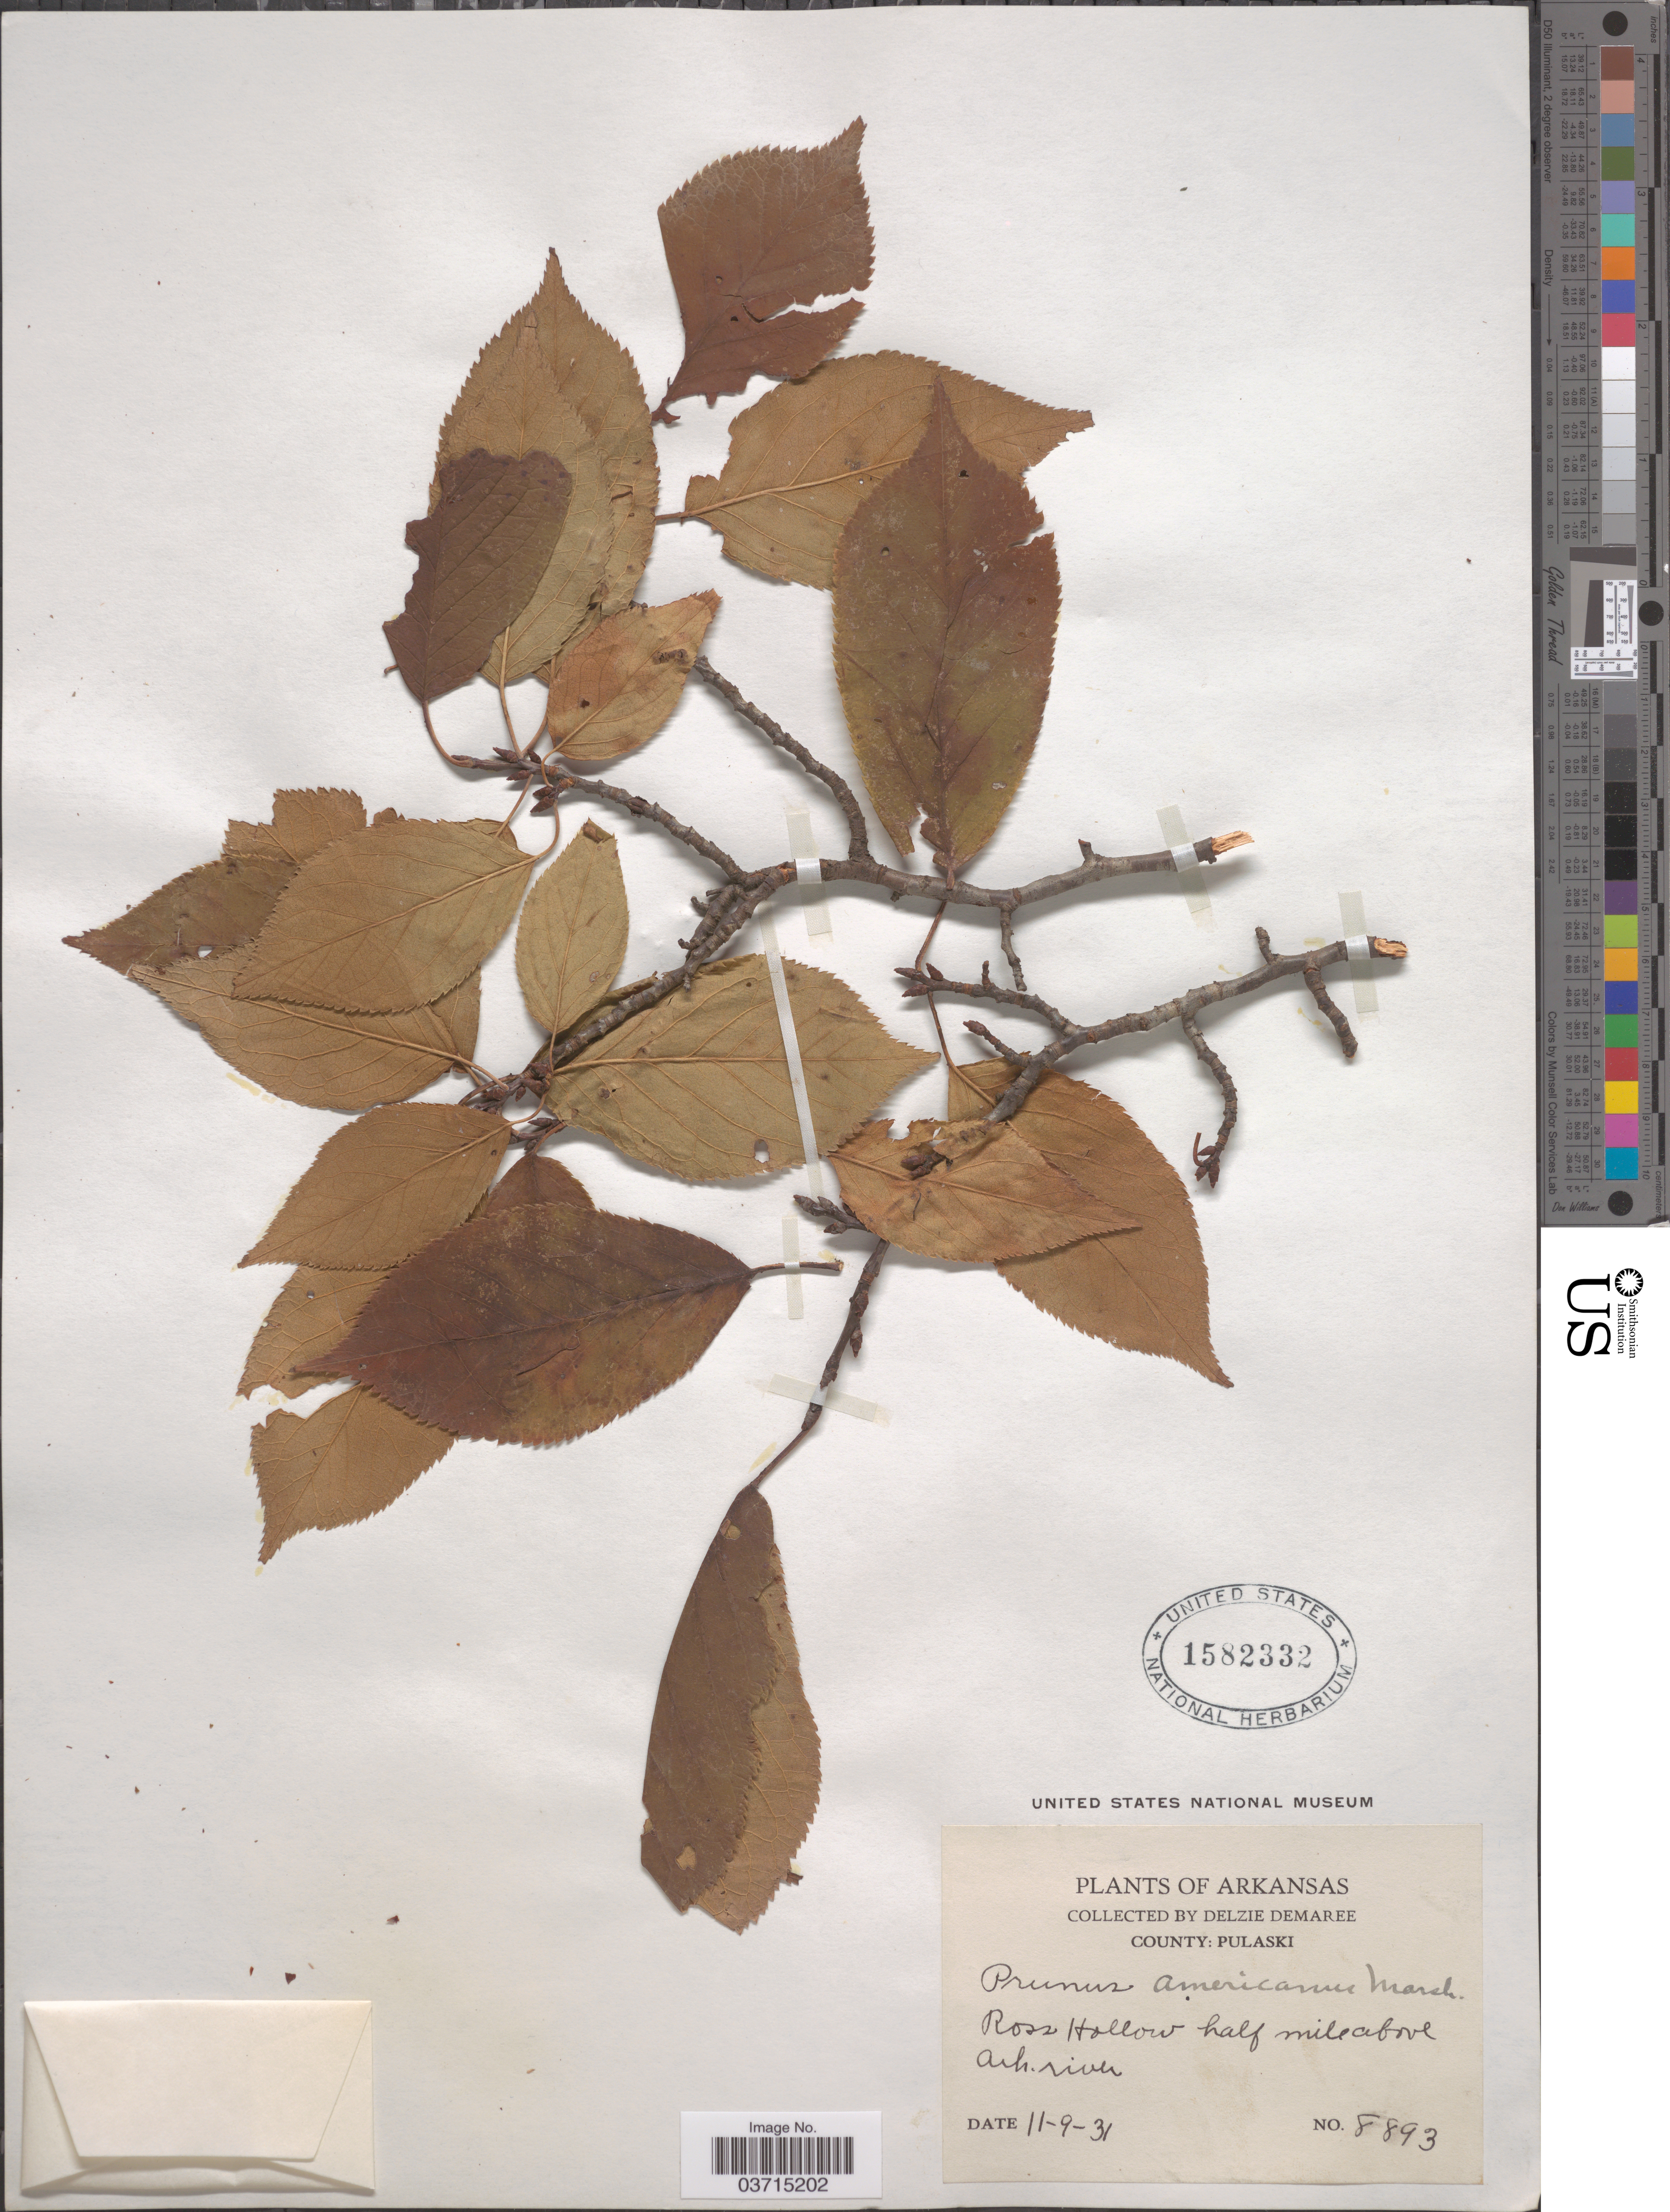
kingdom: Plantae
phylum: Tracheophyta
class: Magnoliopsida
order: Rosales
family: Rosaceae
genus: Prunus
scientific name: Prunus americana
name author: Marshall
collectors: D. Demaree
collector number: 8893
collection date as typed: Transcribed d/m/y: 9/11/31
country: United States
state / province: Arkansas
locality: County: Pulaski. Ross Hollow half mile above Ash. river.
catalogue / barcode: US 1582332